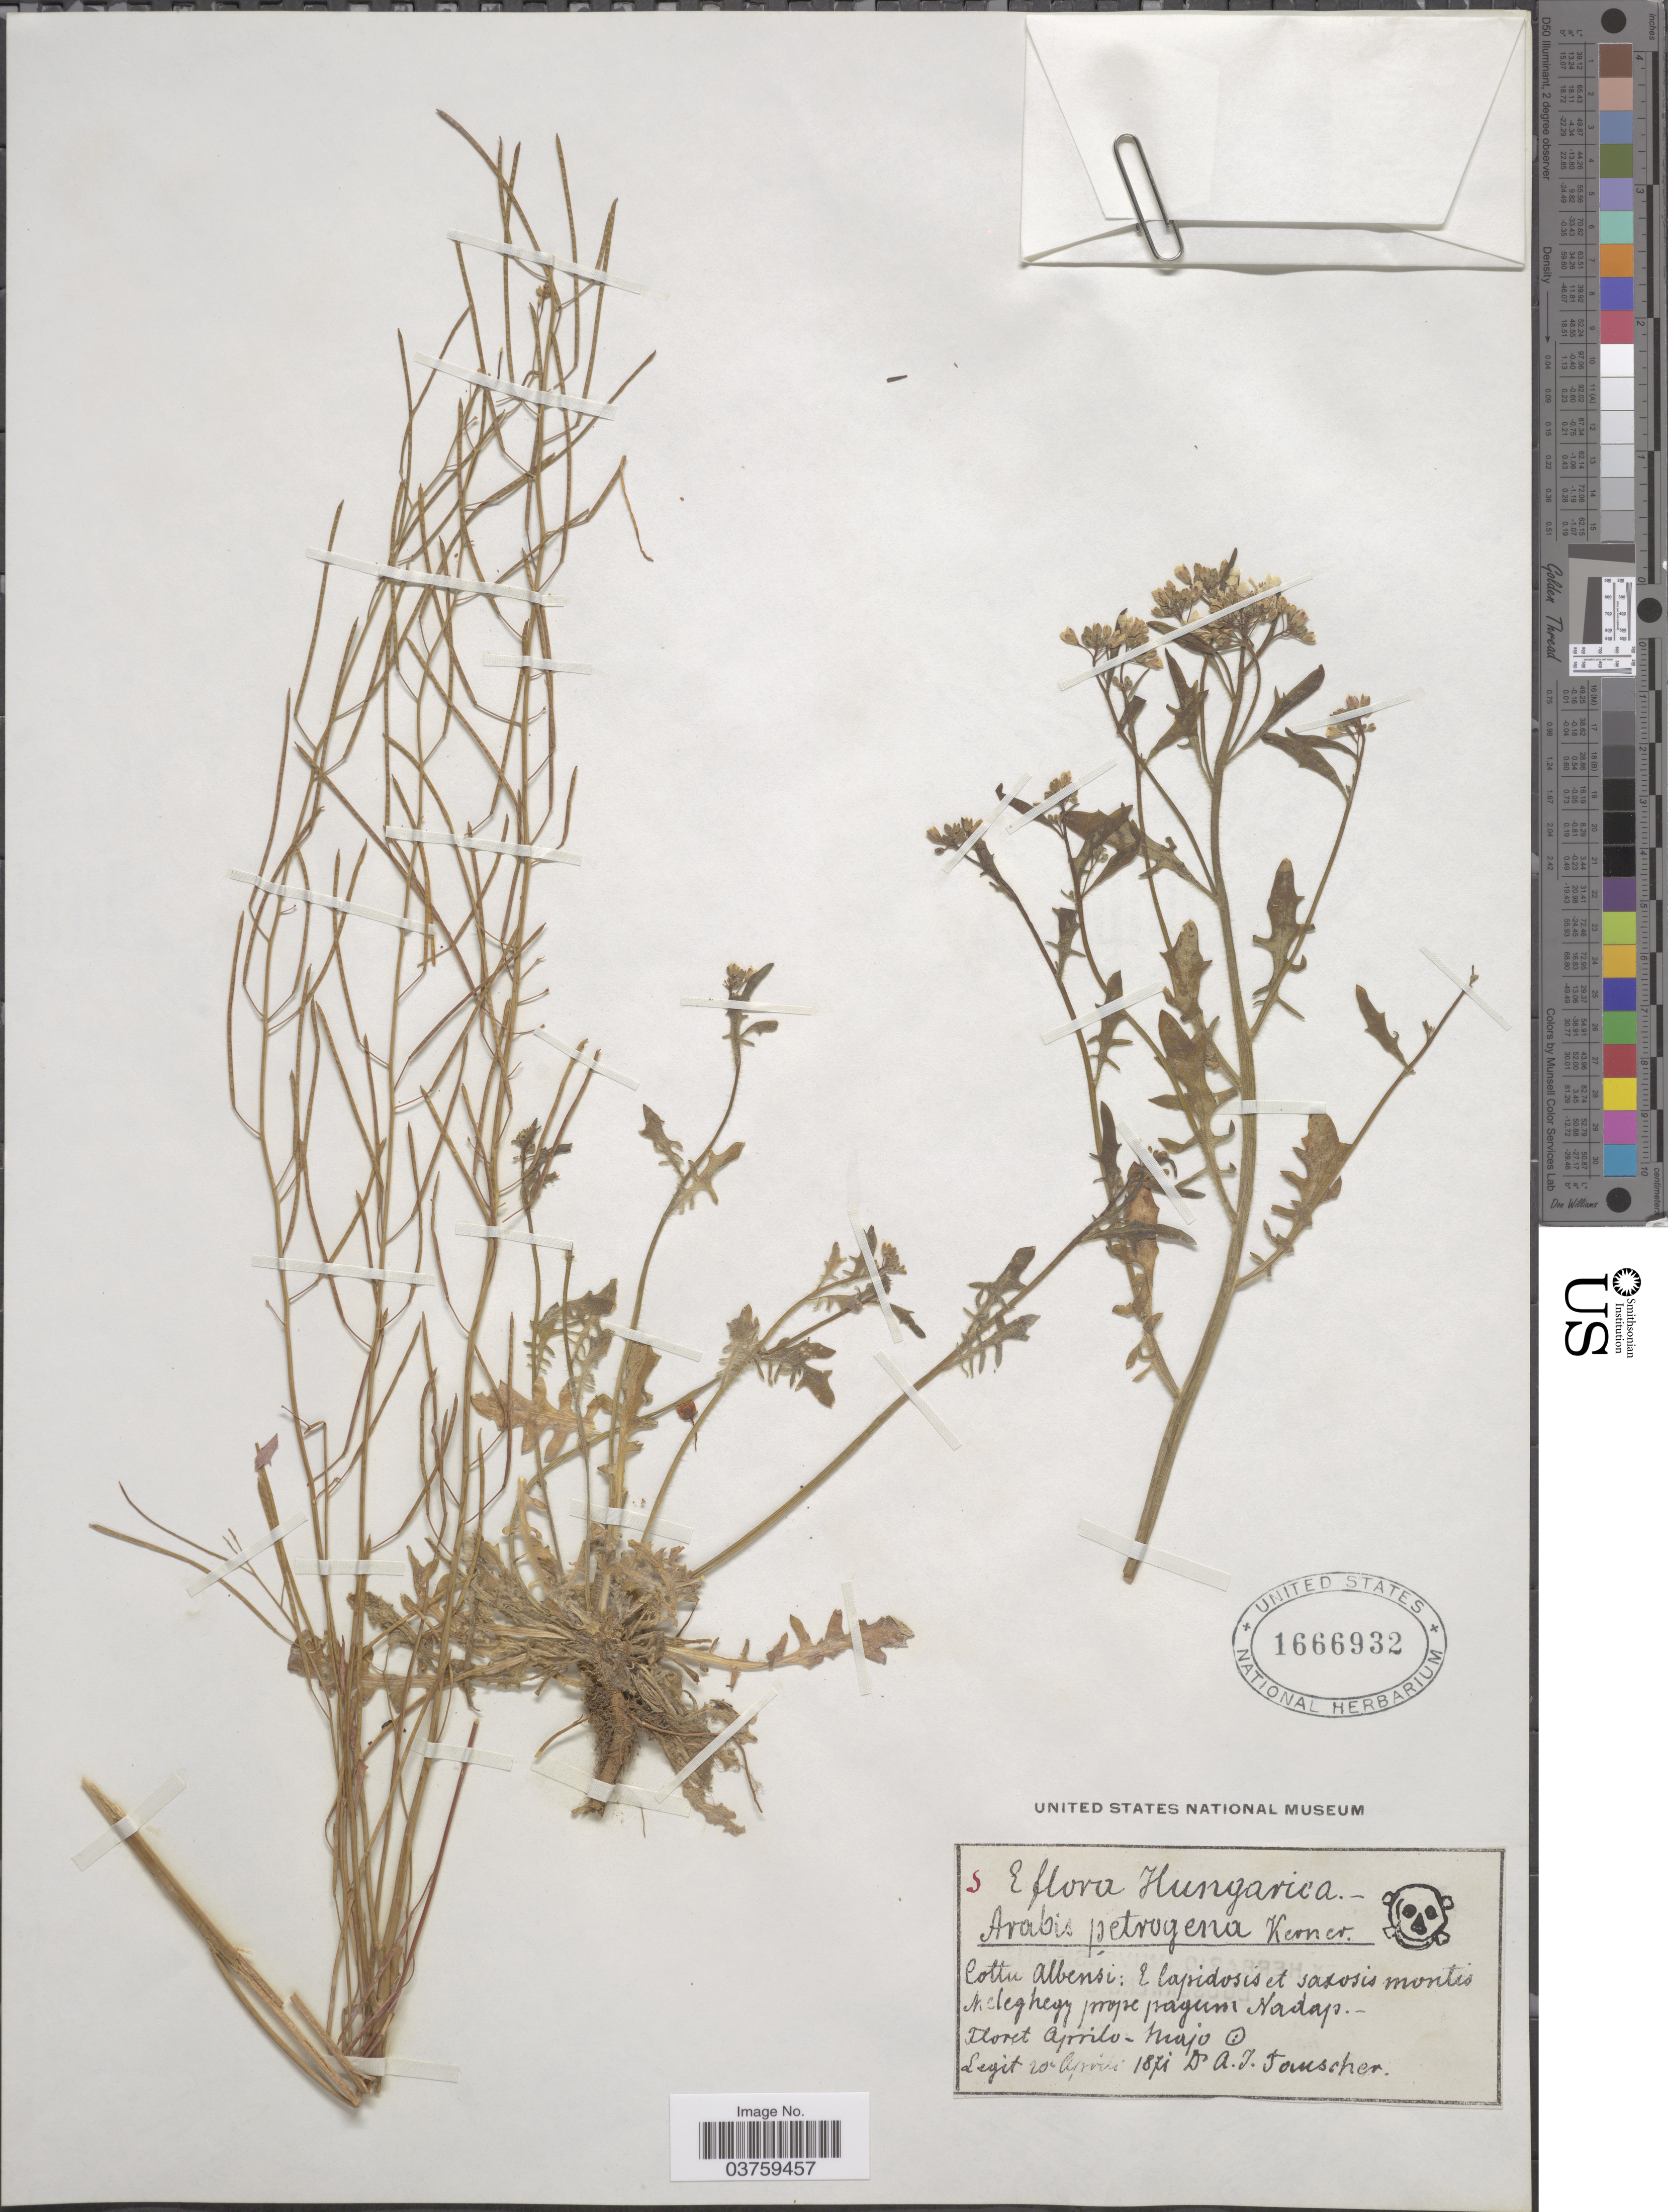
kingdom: Plantae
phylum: Tracheophyta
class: Magnoliopsida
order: Brassicales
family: Brassicaceae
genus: Arabis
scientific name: Arabis petrogena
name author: A. Kern.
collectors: D. Tauscher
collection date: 1871-04-20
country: Hungary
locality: Cottu Albensi: L lapsidosis et saxosis montis neleg hegy prope pagum Nadap.*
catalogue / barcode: US 1666932